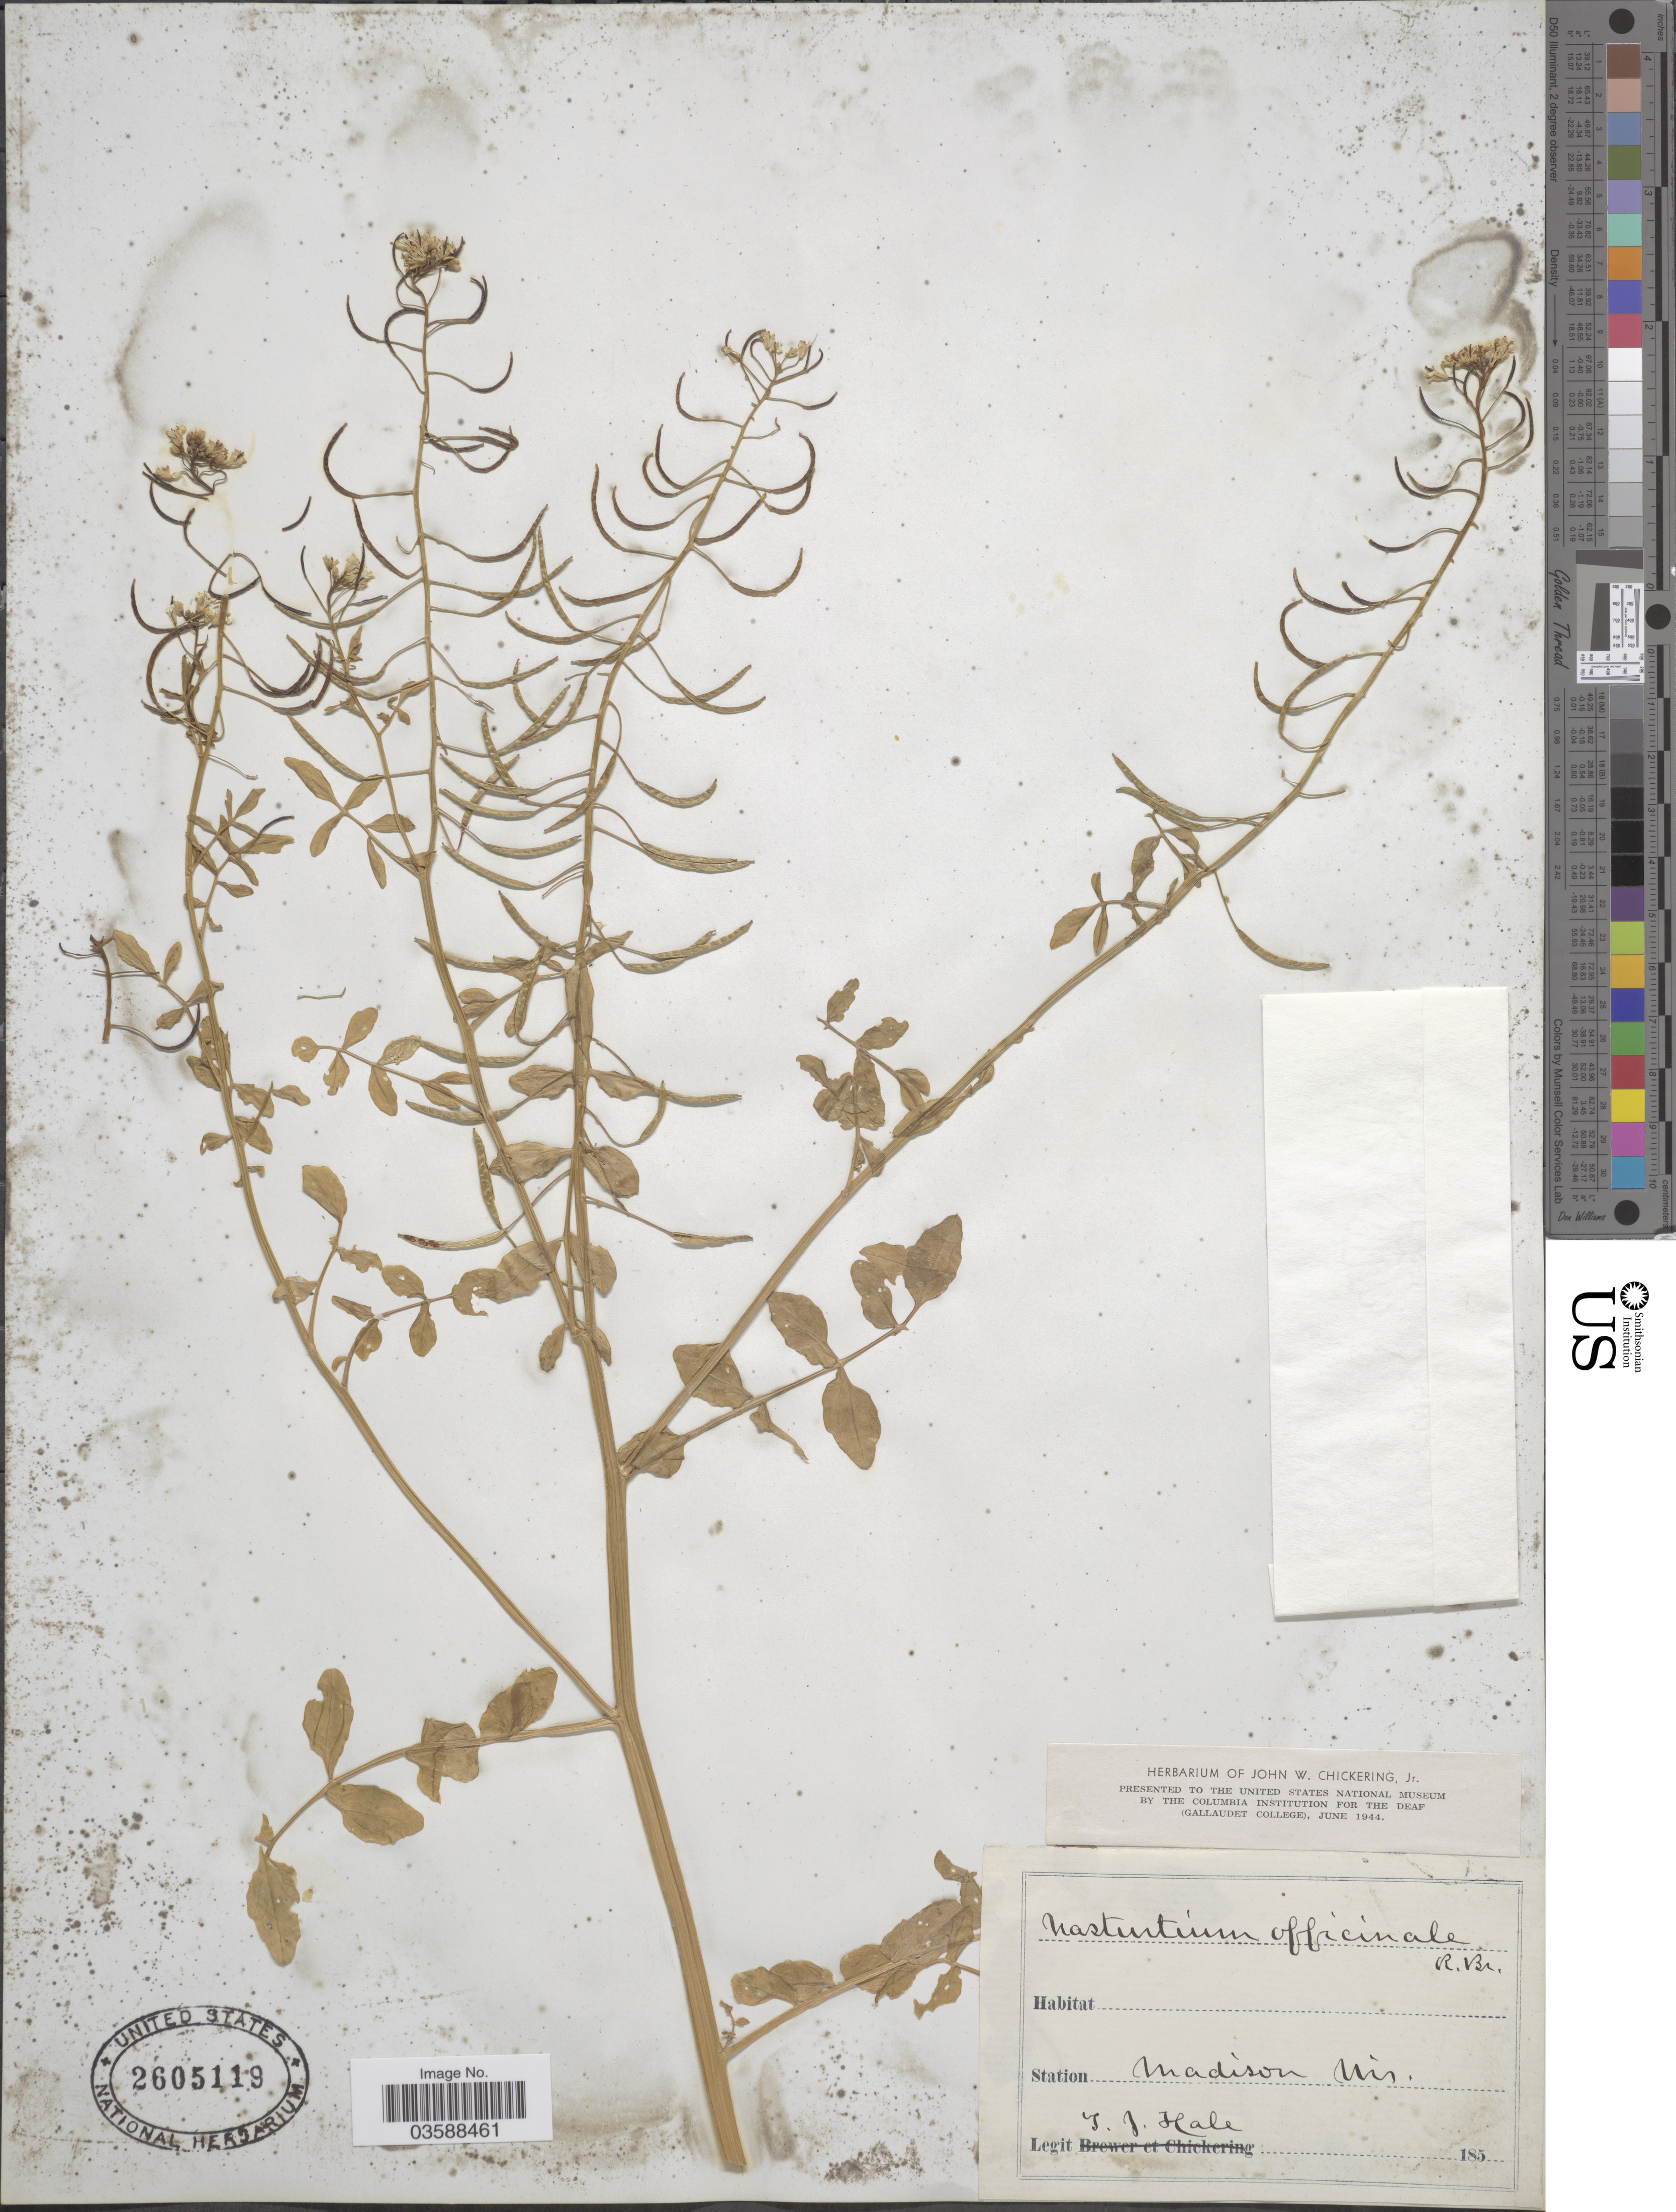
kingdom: Plantae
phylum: Tracheophyta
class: Magnoliopsida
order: Brassicales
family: Brassicaceae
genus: Nasturtium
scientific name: Nasturtium officinale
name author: R. Br.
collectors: T. Hale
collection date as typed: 185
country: United States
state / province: Wisconsin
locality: Station Madison.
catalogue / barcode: US 2605119